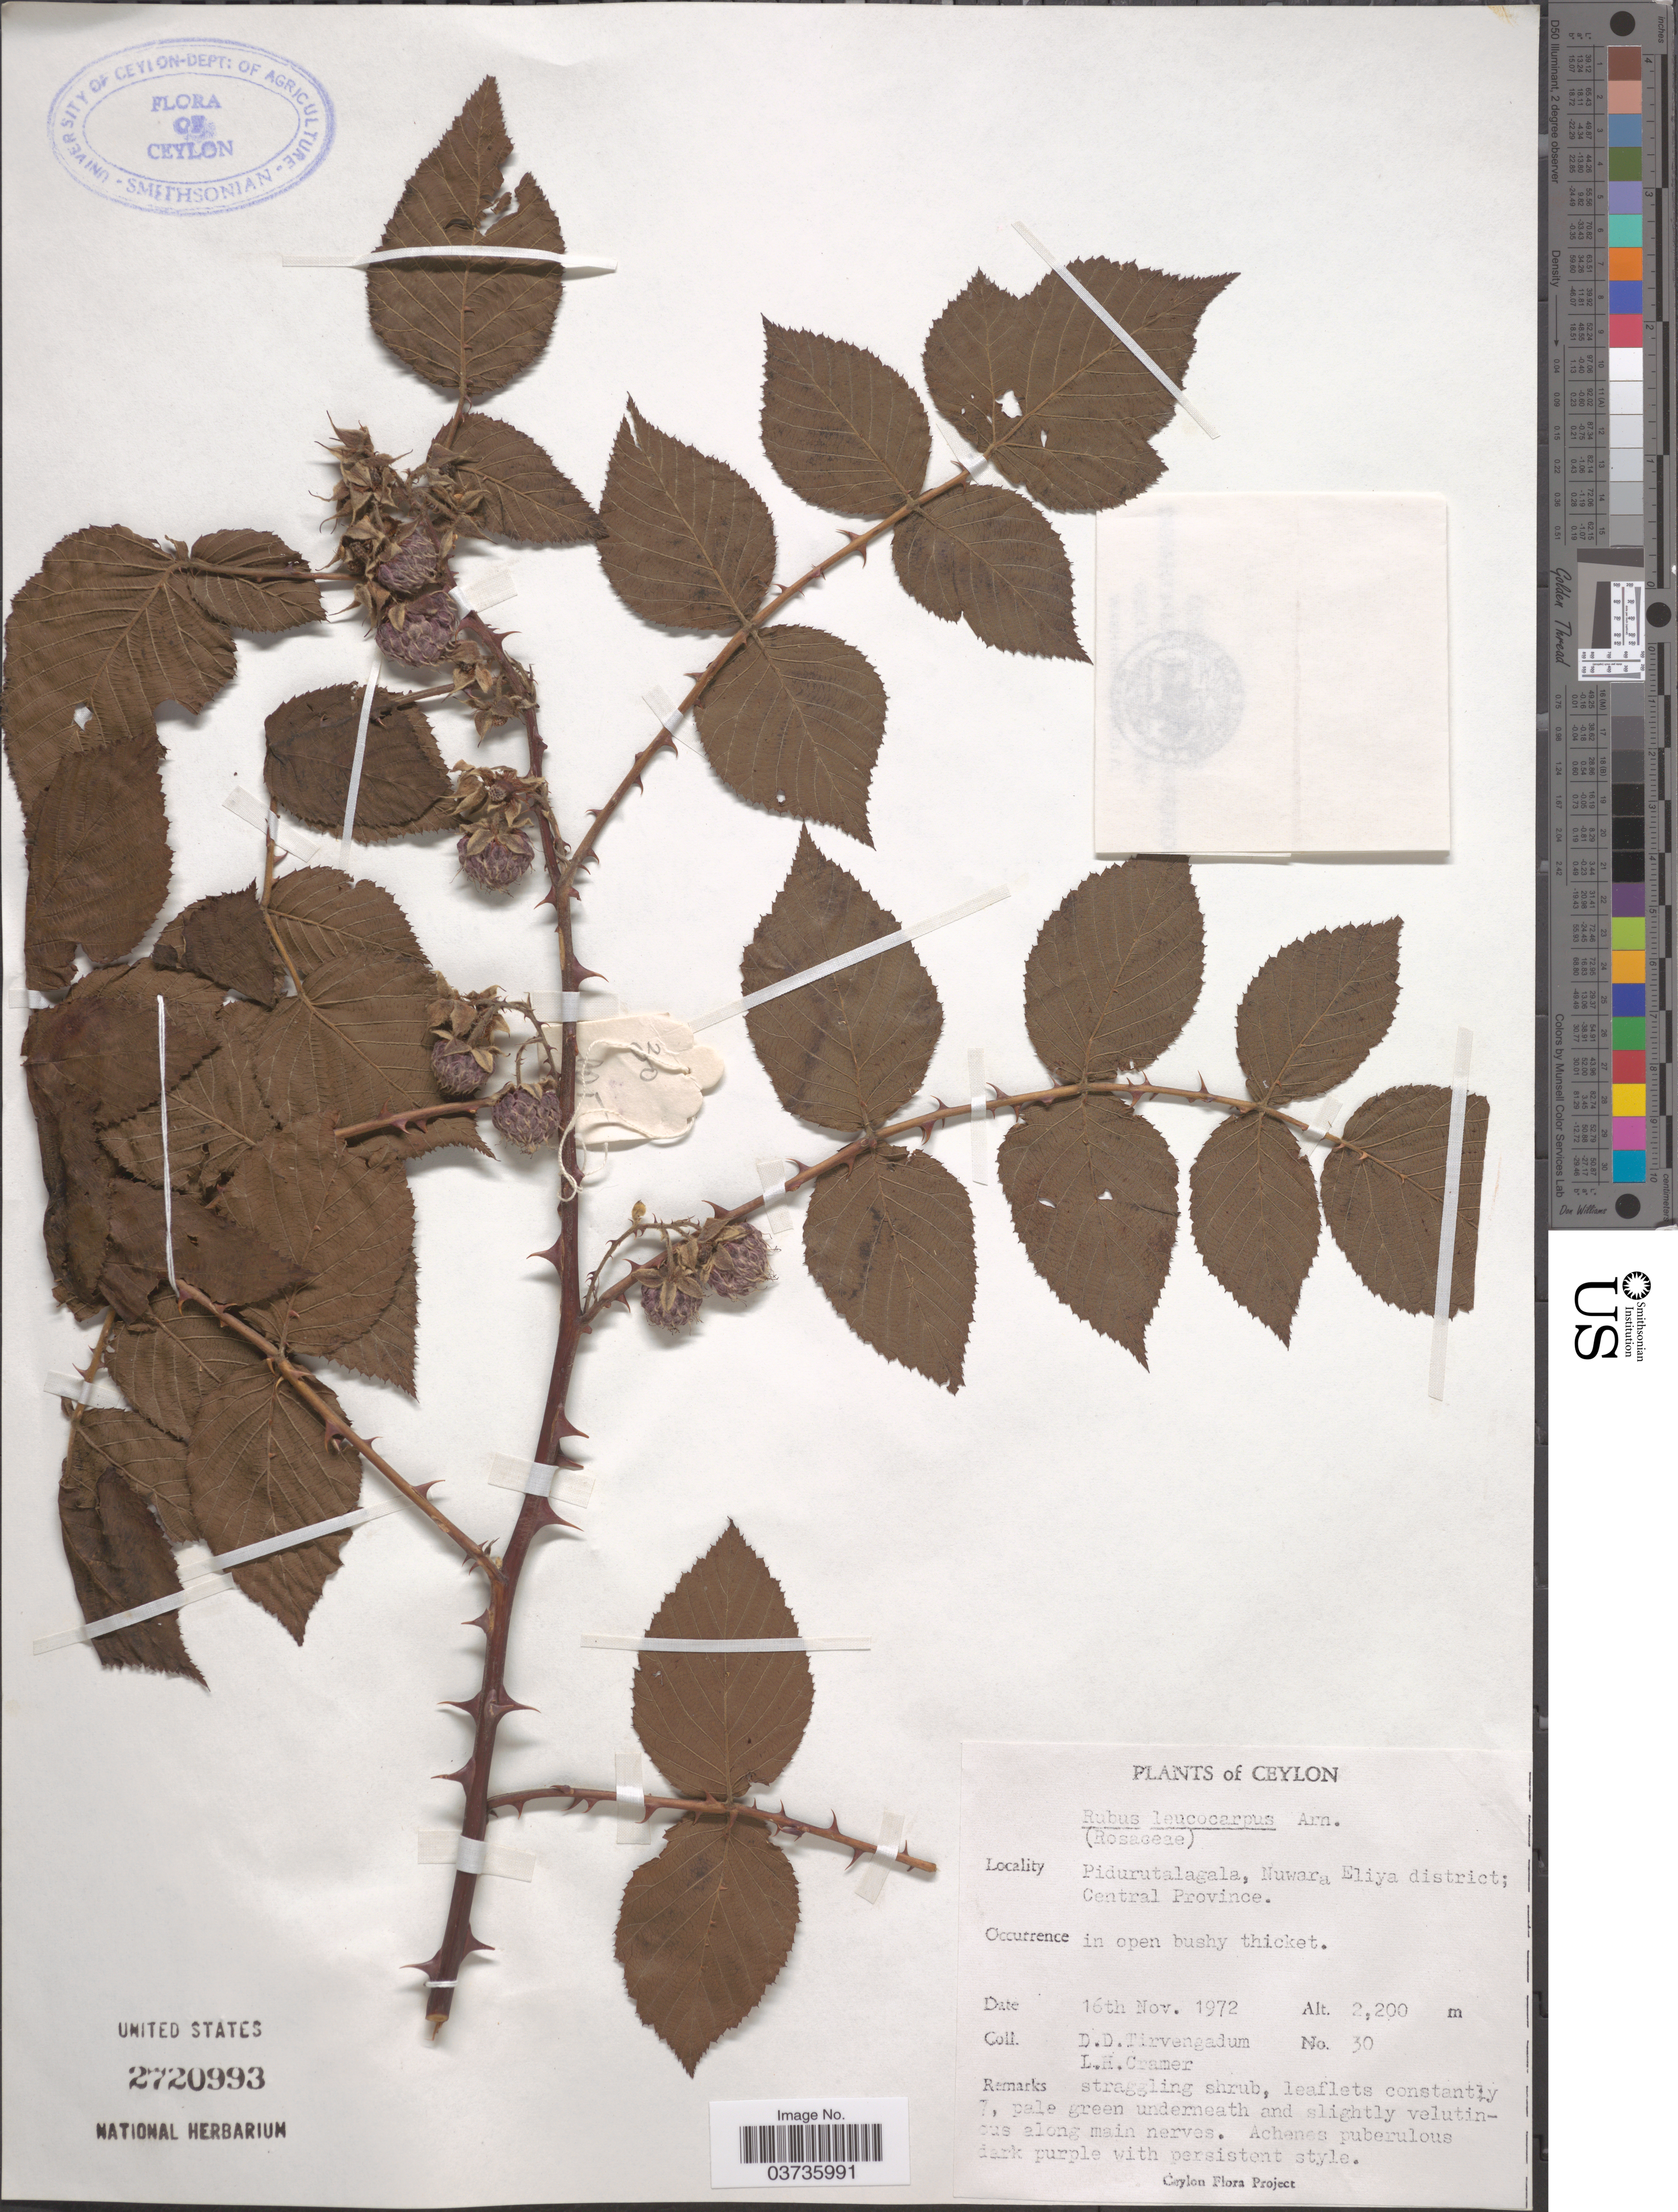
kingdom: Plantae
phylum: Tracheophyta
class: Magnoliopsida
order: Rosales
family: Rosaceae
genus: Rubus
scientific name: Rubus leucocarpus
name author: Arn.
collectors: D. Tirvengadum & L. H. Cramer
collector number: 30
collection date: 1972-11-16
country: Sri Lanka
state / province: Central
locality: Ceylon. Pidurutalagala, Nuwara Eliya district.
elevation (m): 2200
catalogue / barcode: US 2720993